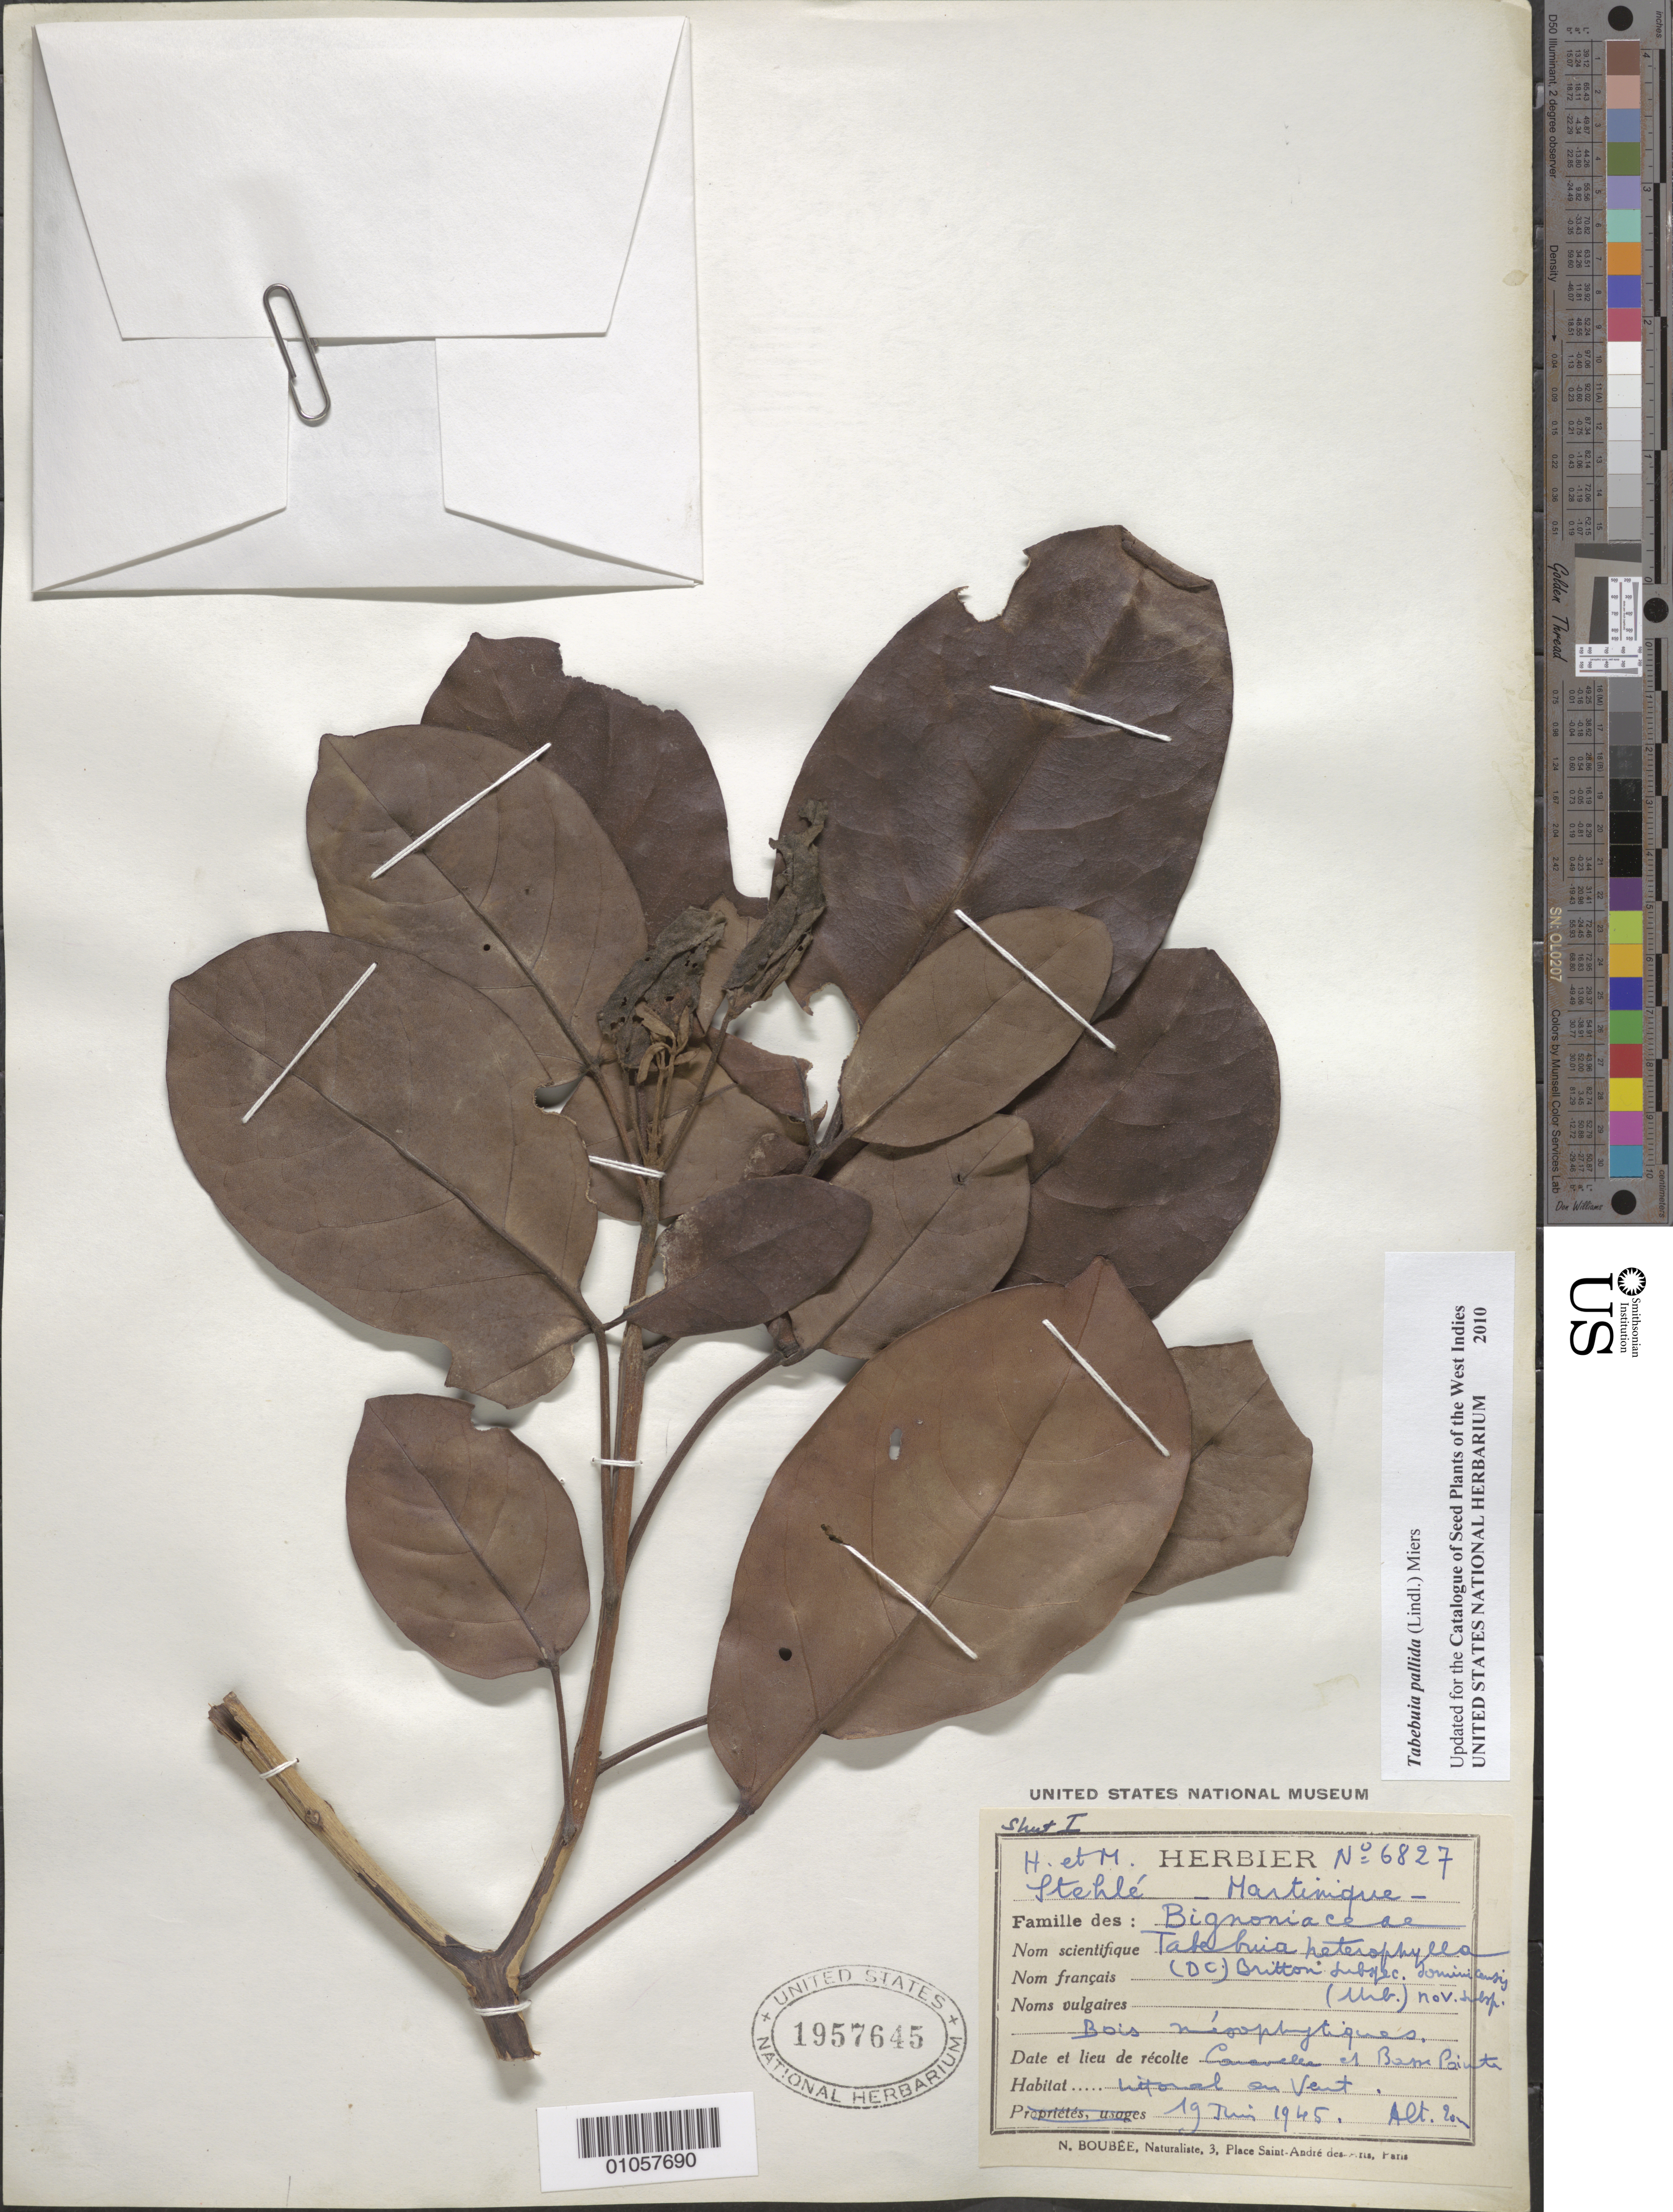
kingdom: Plantae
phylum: Tracheophyta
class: Magnoliopsida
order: Lamiales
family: Bignoniaceae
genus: Tabebuia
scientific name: Tabebuia pallida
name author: (Lindl.) Miers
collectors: H. Stehlé & M. Stehlé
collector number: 6827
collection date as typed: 19 Jun 1945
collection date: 1945-06-19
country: Martinique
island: Martinique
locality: Caravelle et Basse Pointe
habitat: Littoral au vent; bois mésophytiques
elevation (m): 20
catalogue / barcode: US 1957645